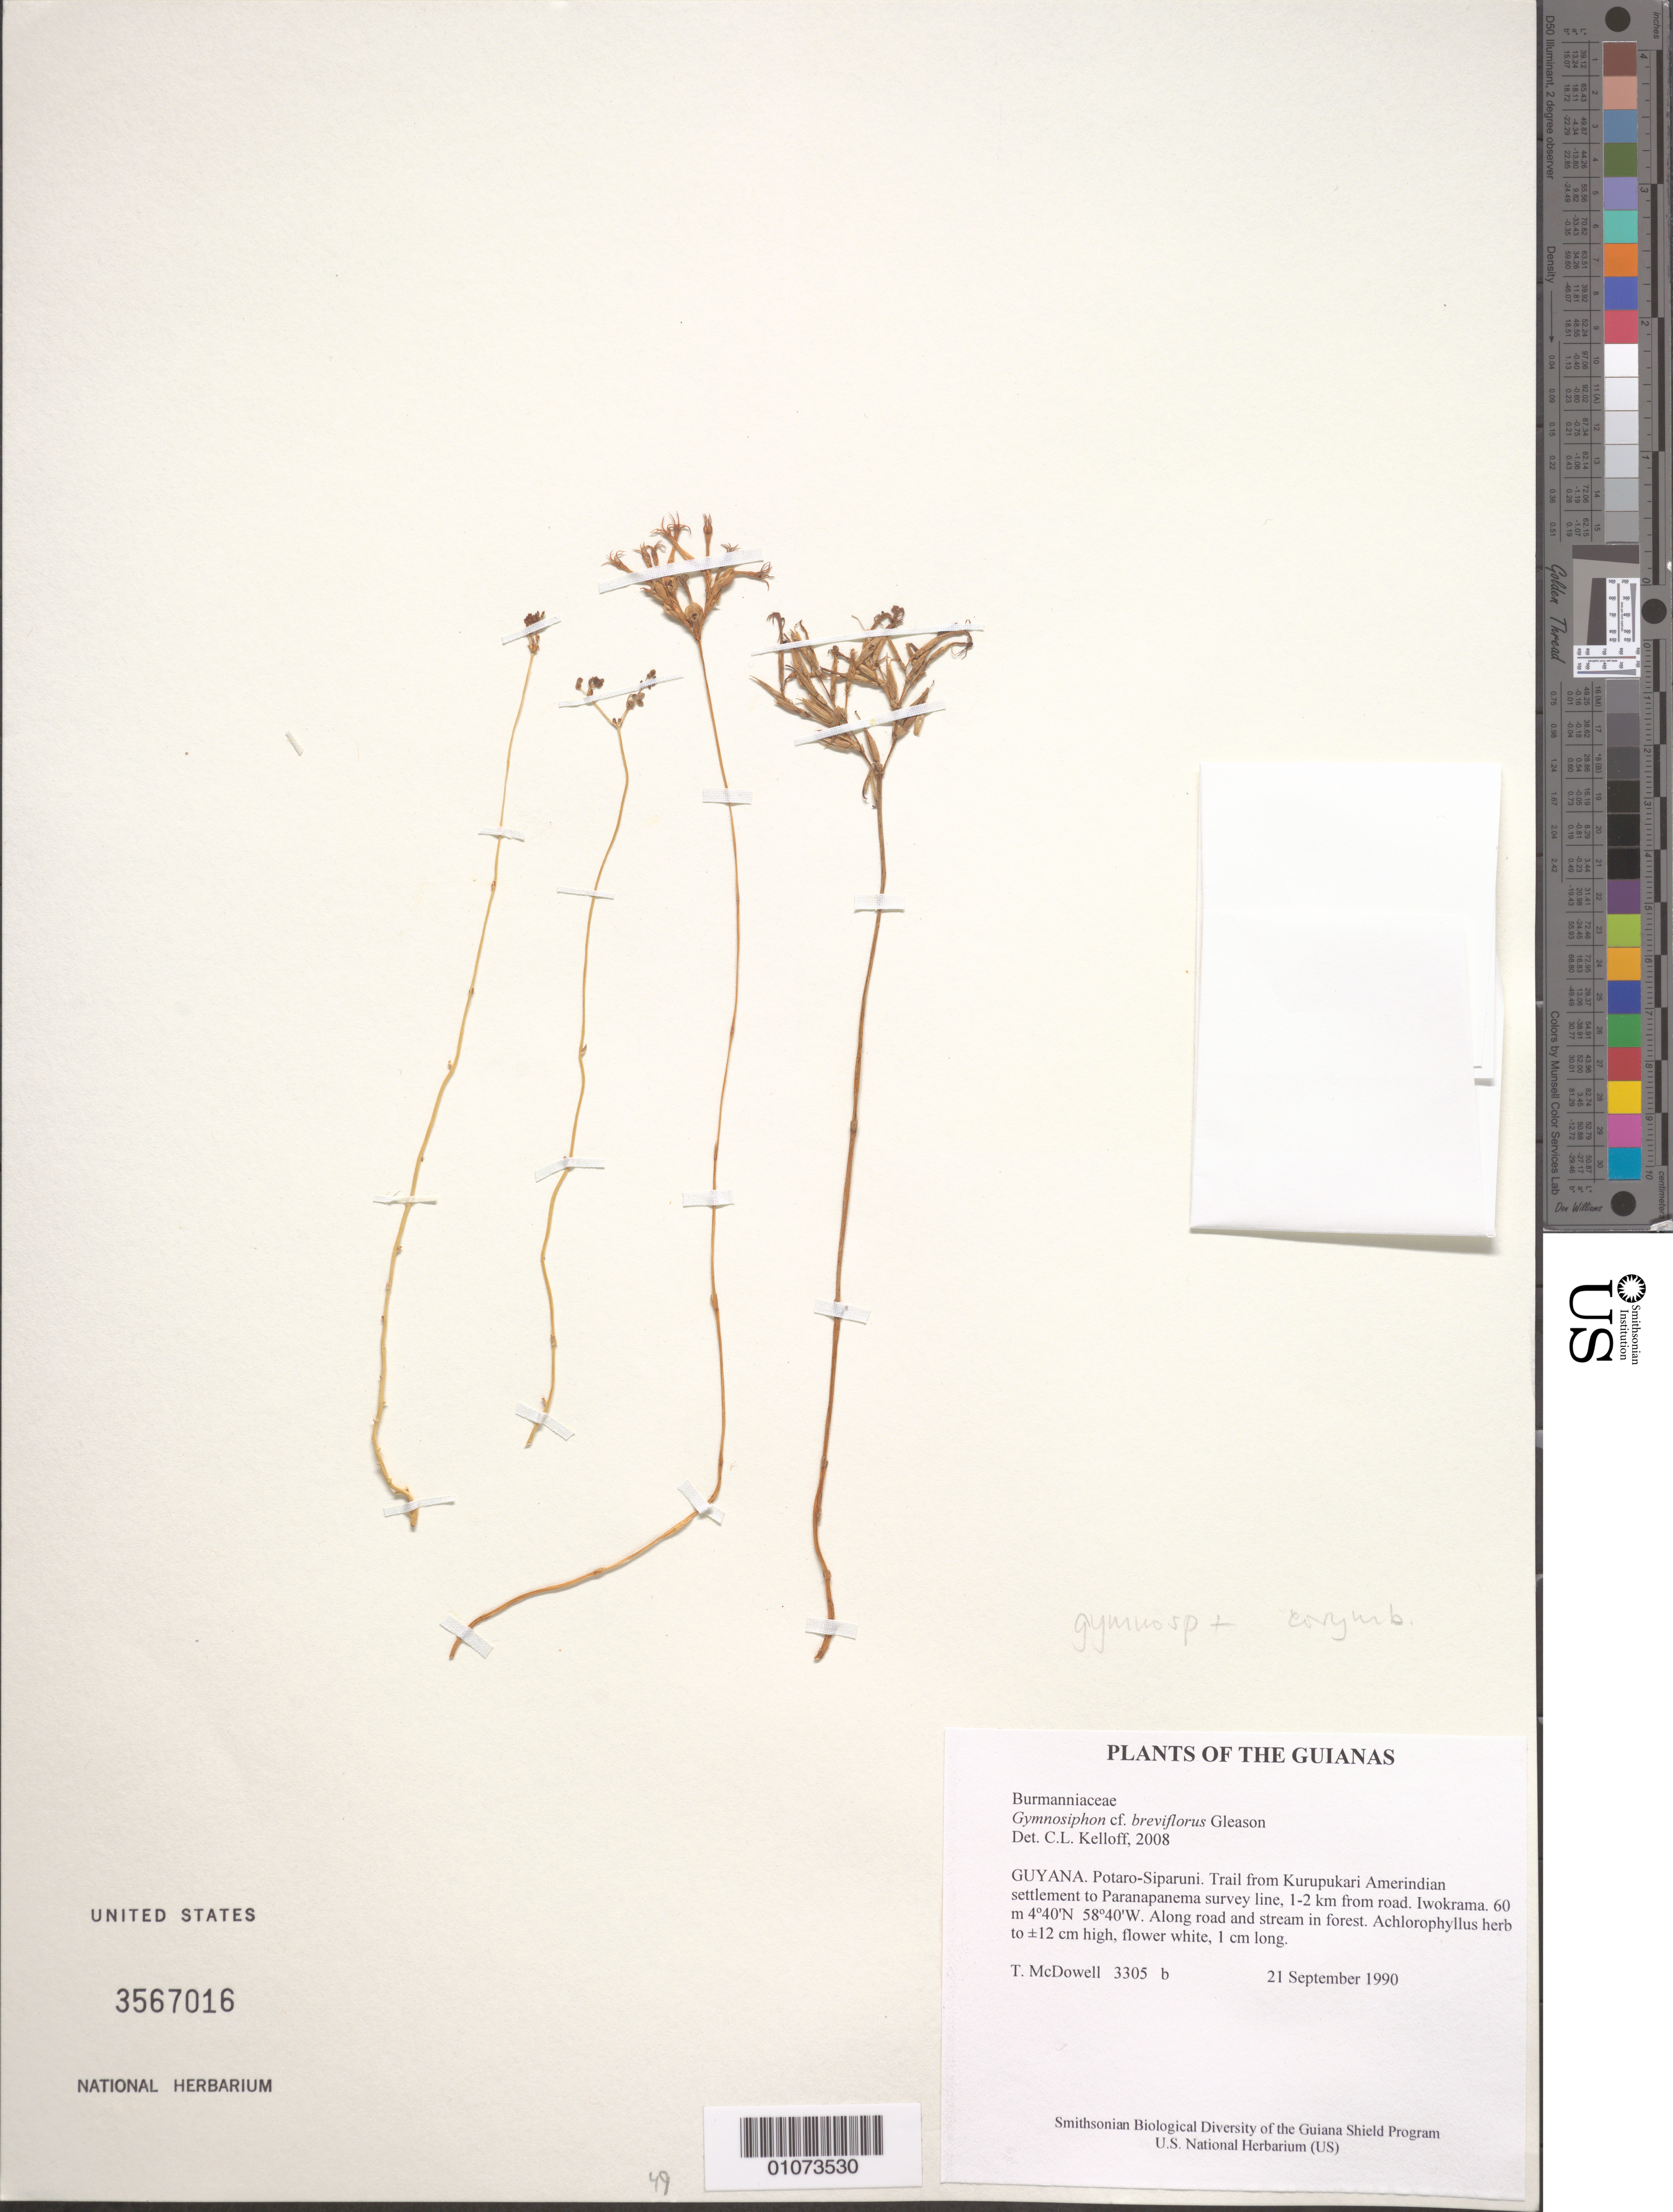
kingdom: Plantae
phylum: Tracheophyta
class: Liliopsida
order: Dioscoreales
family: Burmanniaceae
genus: Gymnosiphon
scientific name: Gymnosiphon breviflorus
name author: Gleason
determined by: Kelloff, Carol L., (US), Smithsonian Institution - National Museum of Natural History (UNITED STATES)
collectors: T. McDowell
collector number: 3305 b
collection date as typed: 21 September 1990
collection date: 1990-09-21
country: Guyana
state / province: Potaro-Siparuni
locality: Trail from Kurupukari Amerindian settlement to Paranapanema survey line, 1-2 km from road. Iwokrama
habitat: Along road and stream in forest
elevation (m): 60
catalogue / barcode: US 3567016